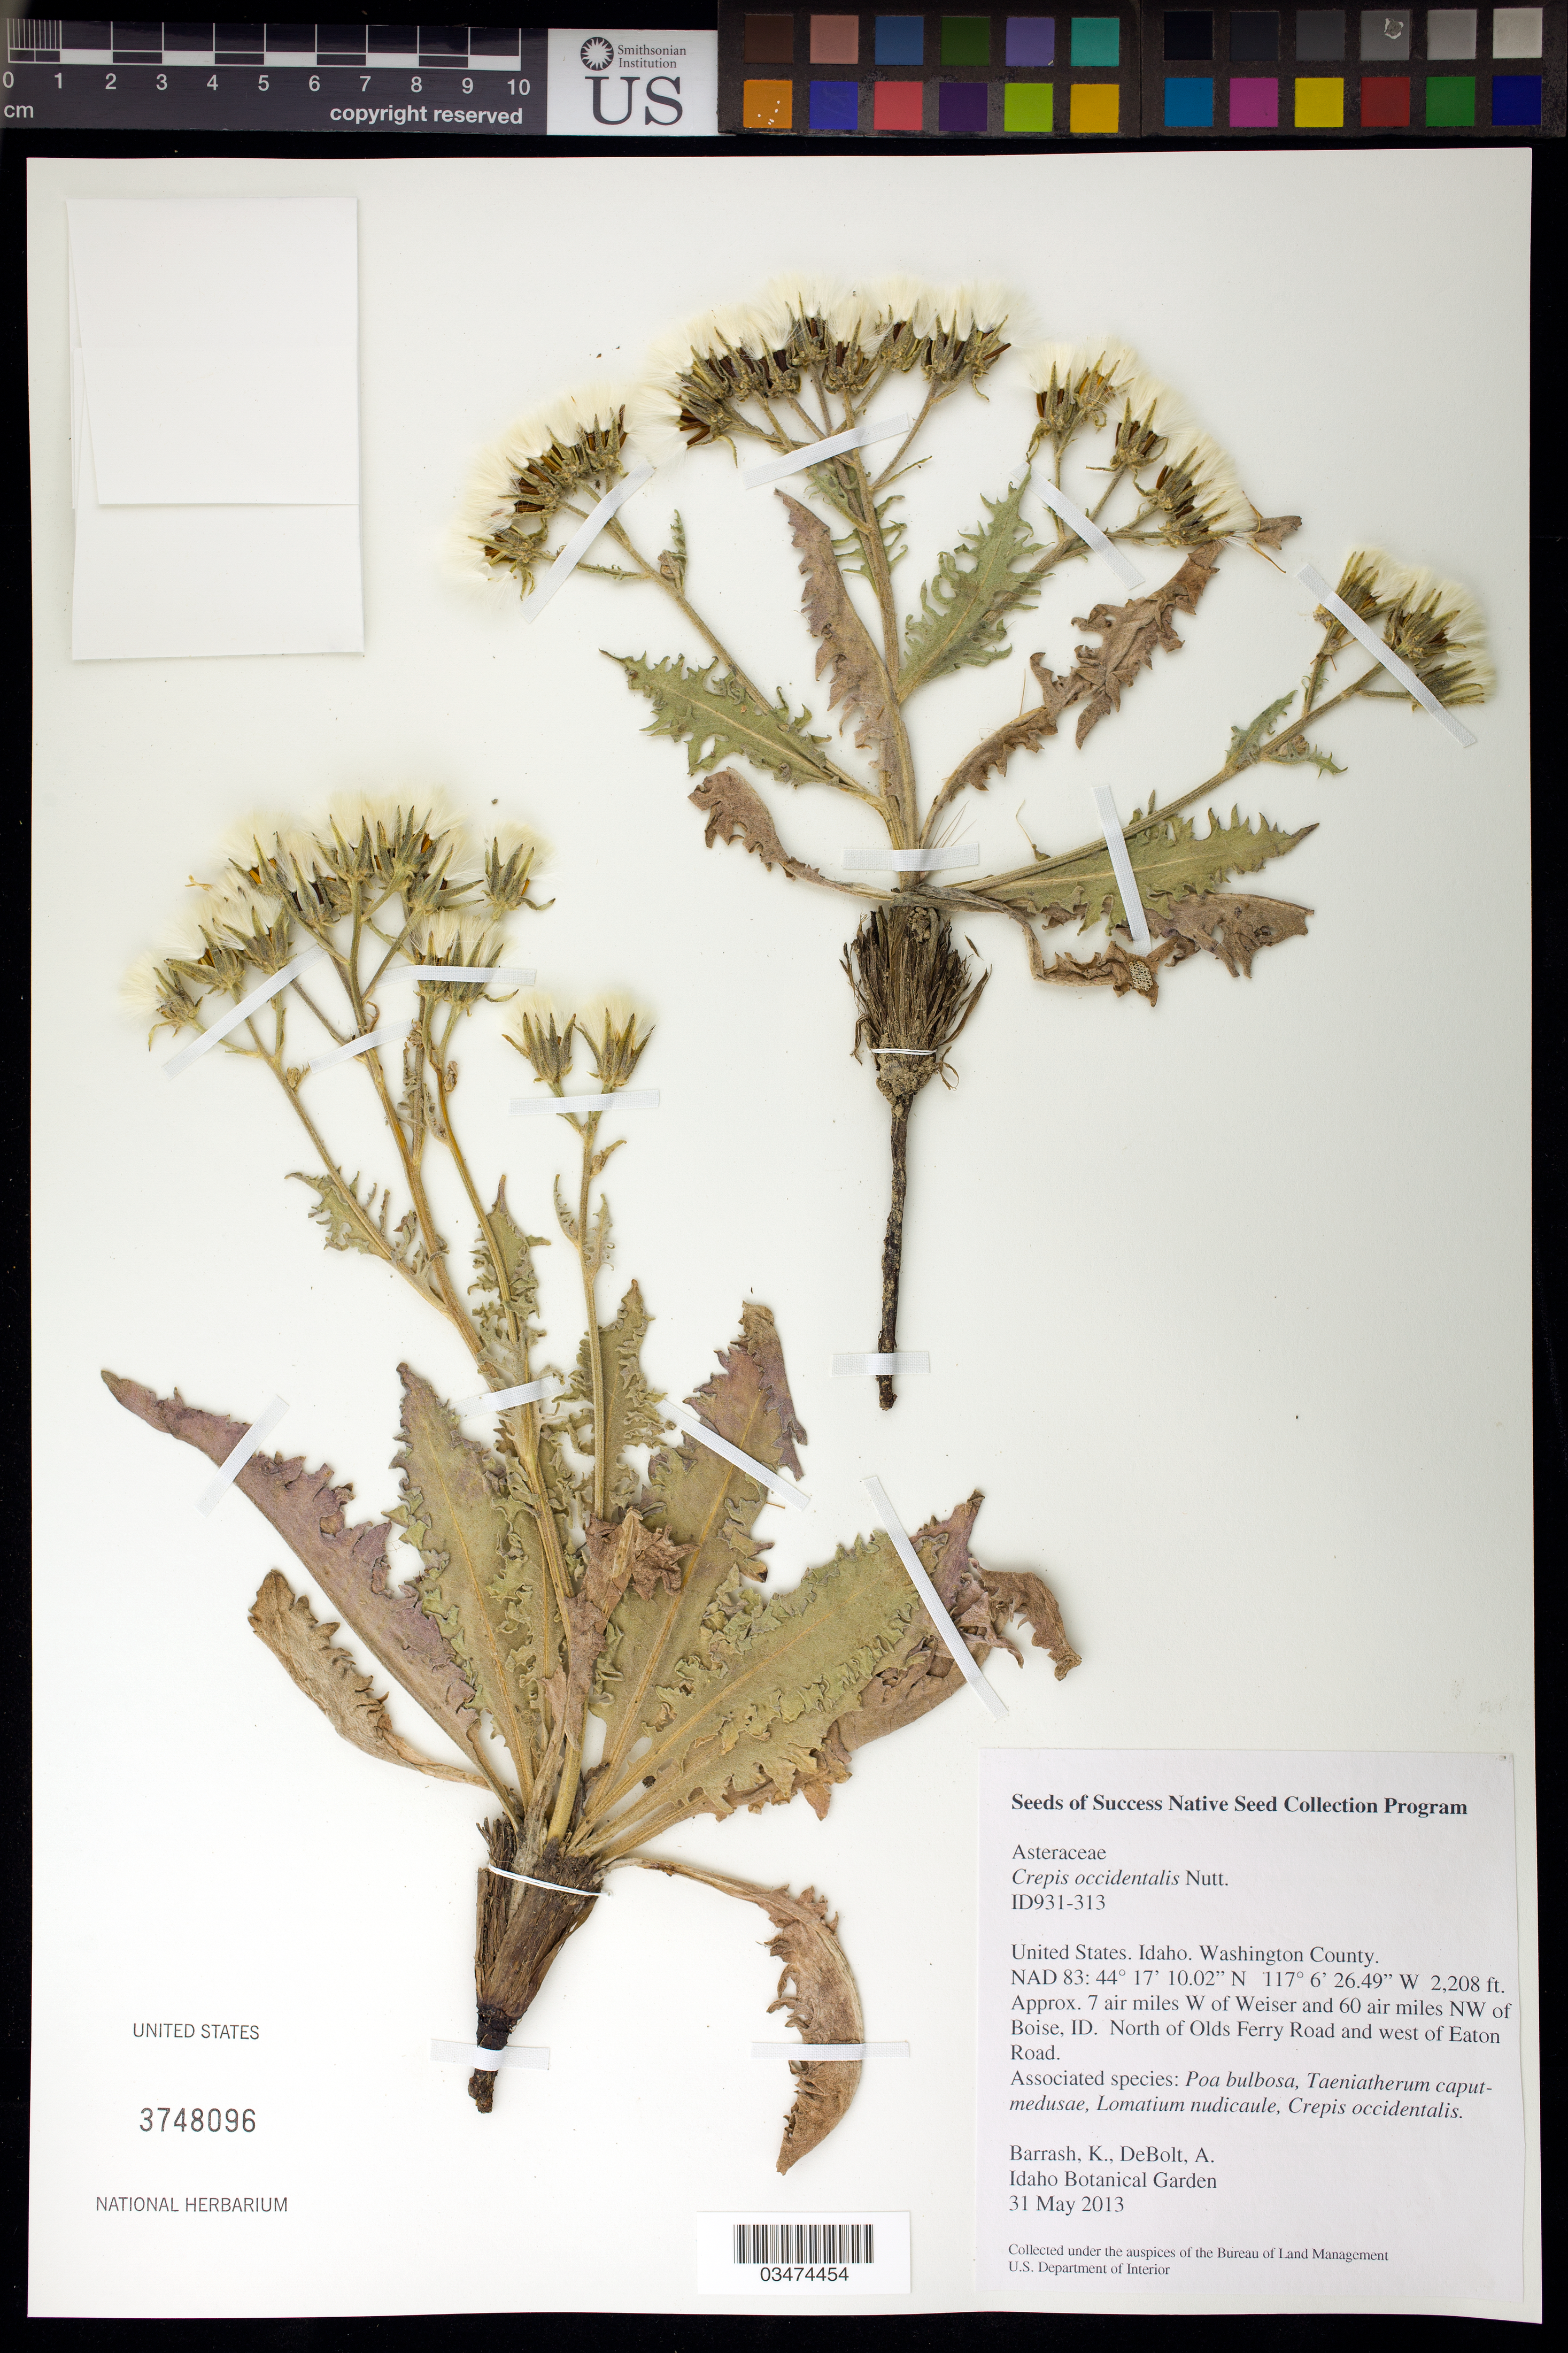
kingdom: Plantae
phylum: Tracheophyta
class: Magnoliopsida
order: Asterales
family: Asteraceae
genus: Crepis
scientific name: Crepis occidentalis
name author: Nutt.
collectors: K. Barrash & A. DeBolt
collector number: ID931-313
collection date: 2013-05-31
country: United States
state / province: Idaho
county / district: Washington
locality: Approx. 7 air miles W of Weiser and 60 air miles NW of Boise. N of Olds Ferry Rd. and W of Eaton Rd.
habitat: Associated with Poa bulbosa, Lomatium nudicaule, Crepis occidentalis, ect.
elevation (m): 673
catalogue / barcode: US 3748096